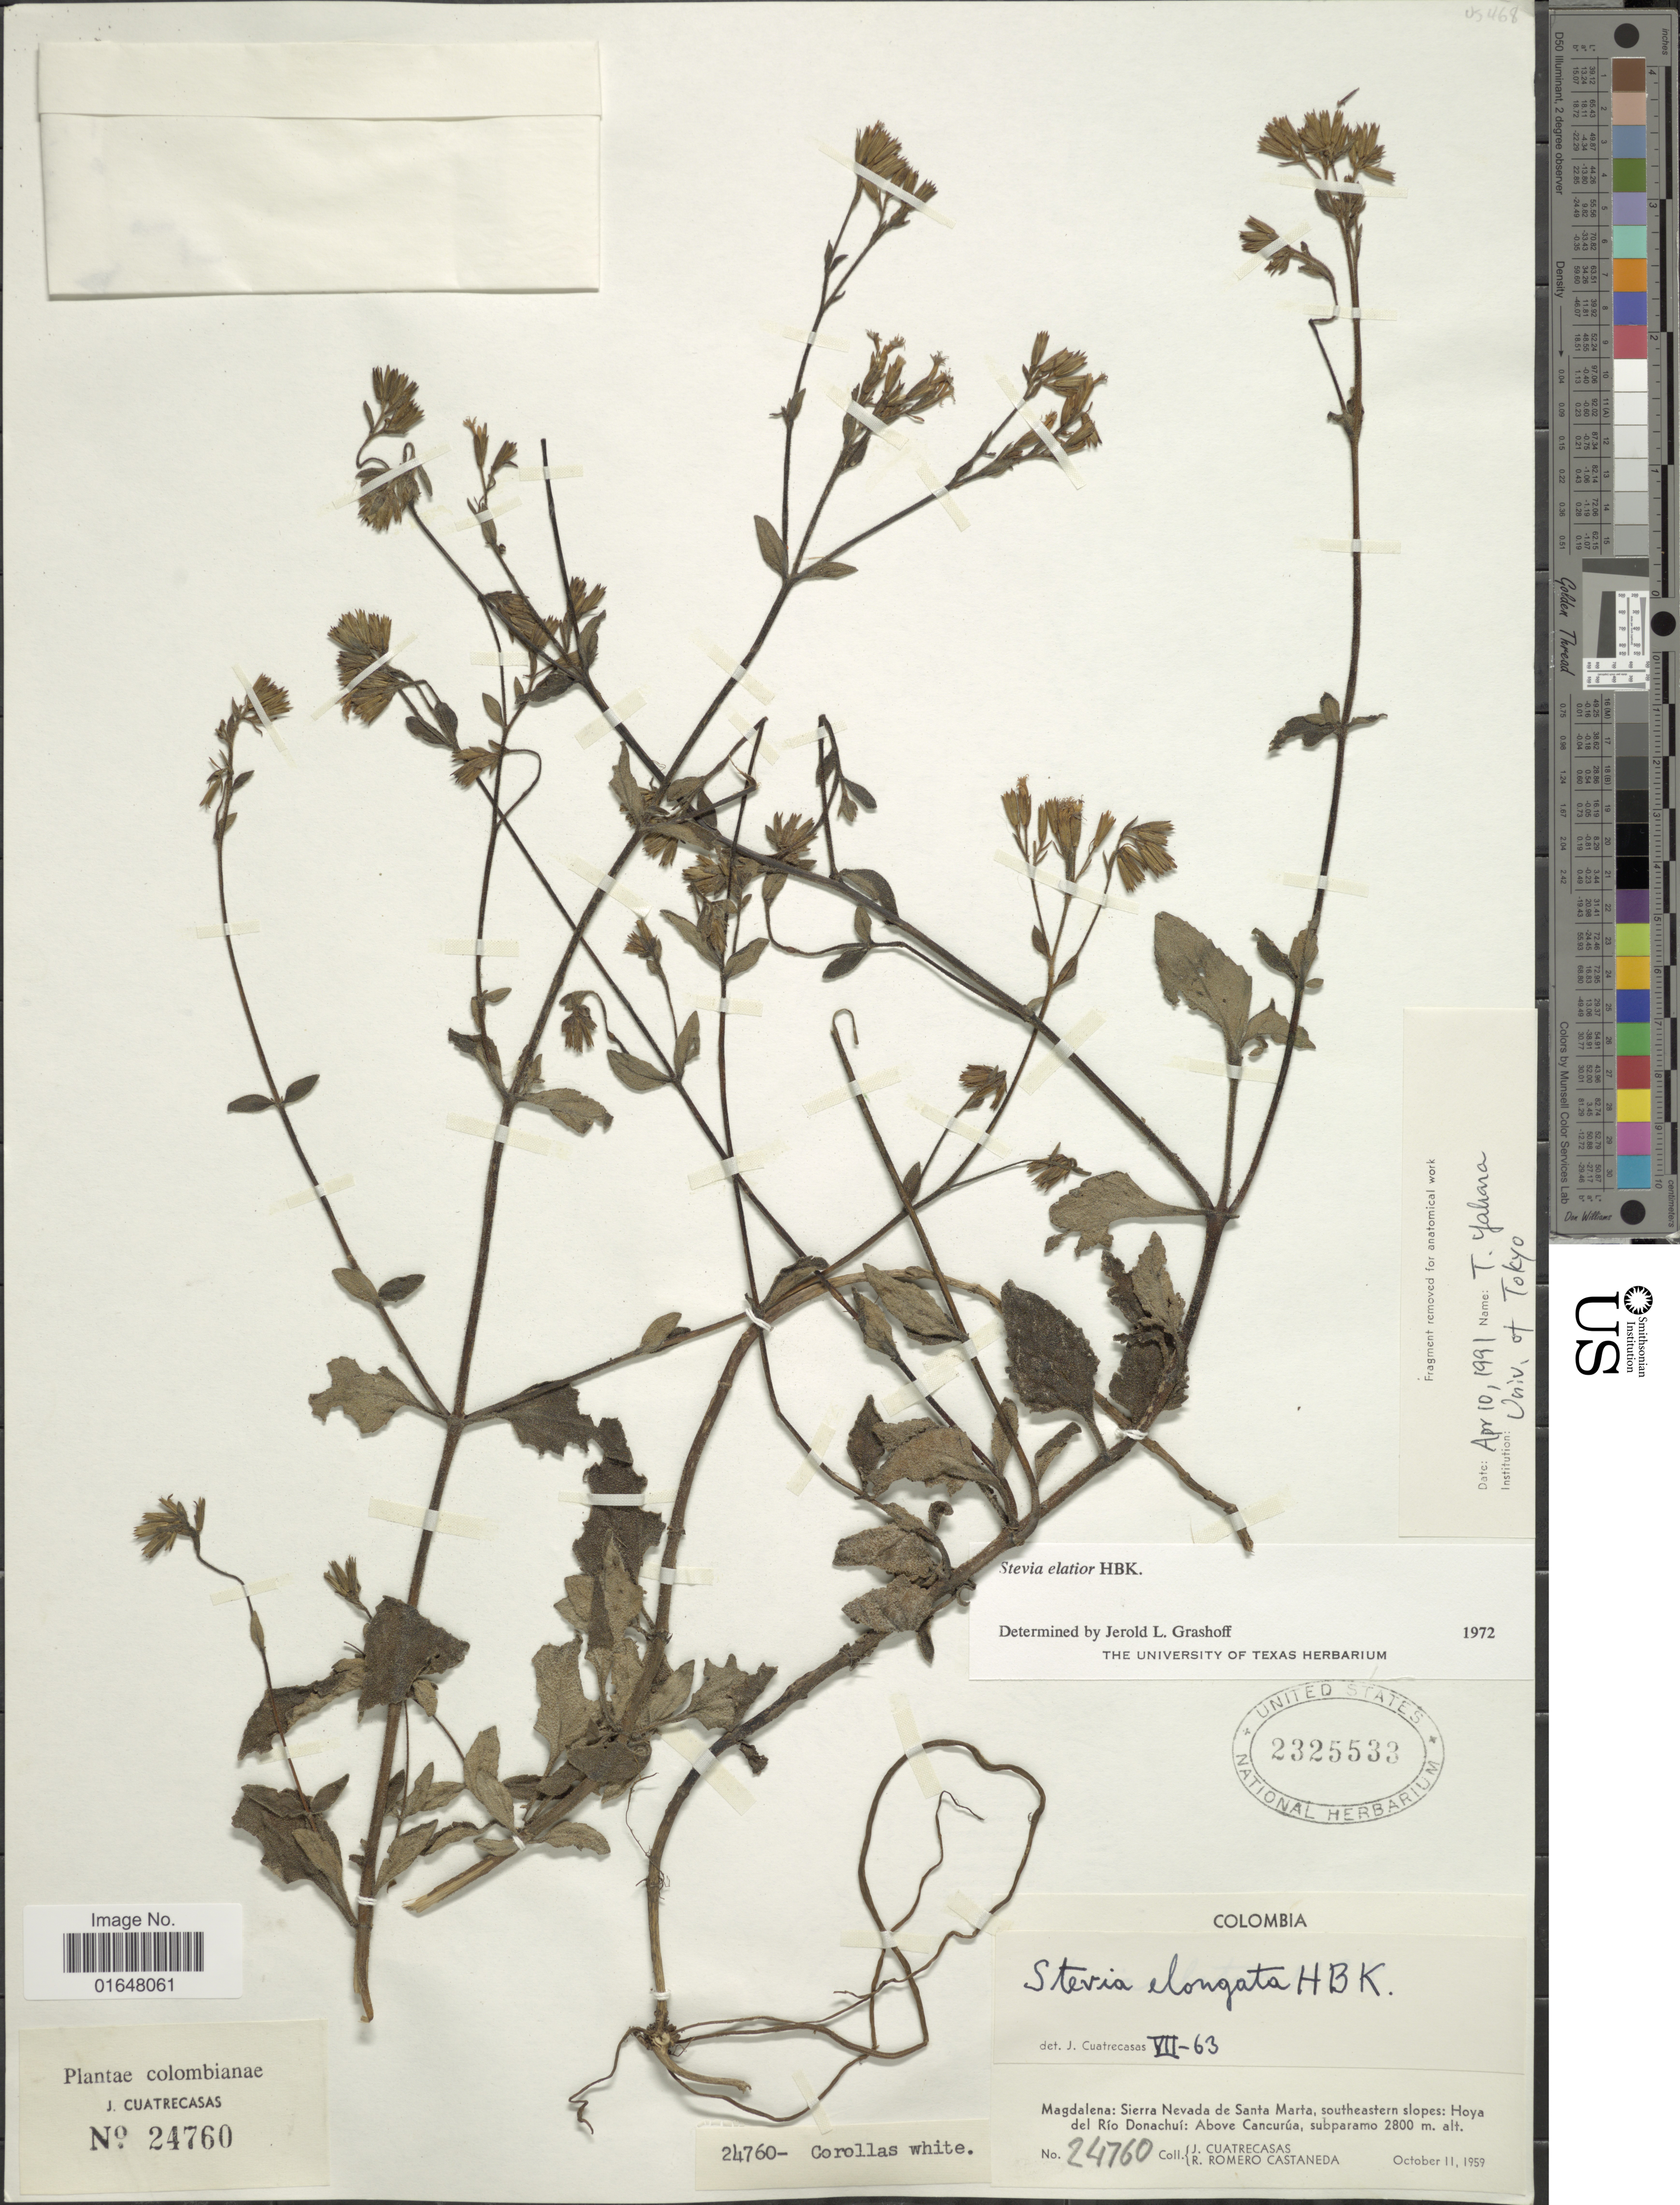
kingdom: Plantae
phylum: Tracheophyta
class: Magnoliopsida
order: Asterales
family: Asteraceae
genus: Stevia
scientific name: Stevia elatior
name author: Kunth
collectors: J. Cuatrecasas & R. Romero Castañeda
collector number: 24760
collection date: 1959-10-11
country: Colombia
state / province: Magdalena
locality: Sierra Nevada de Santa Marta, southeastern slopes, Hoya del Rio Donachui, above Cancurua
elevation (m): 2800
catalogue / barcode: US 2325533